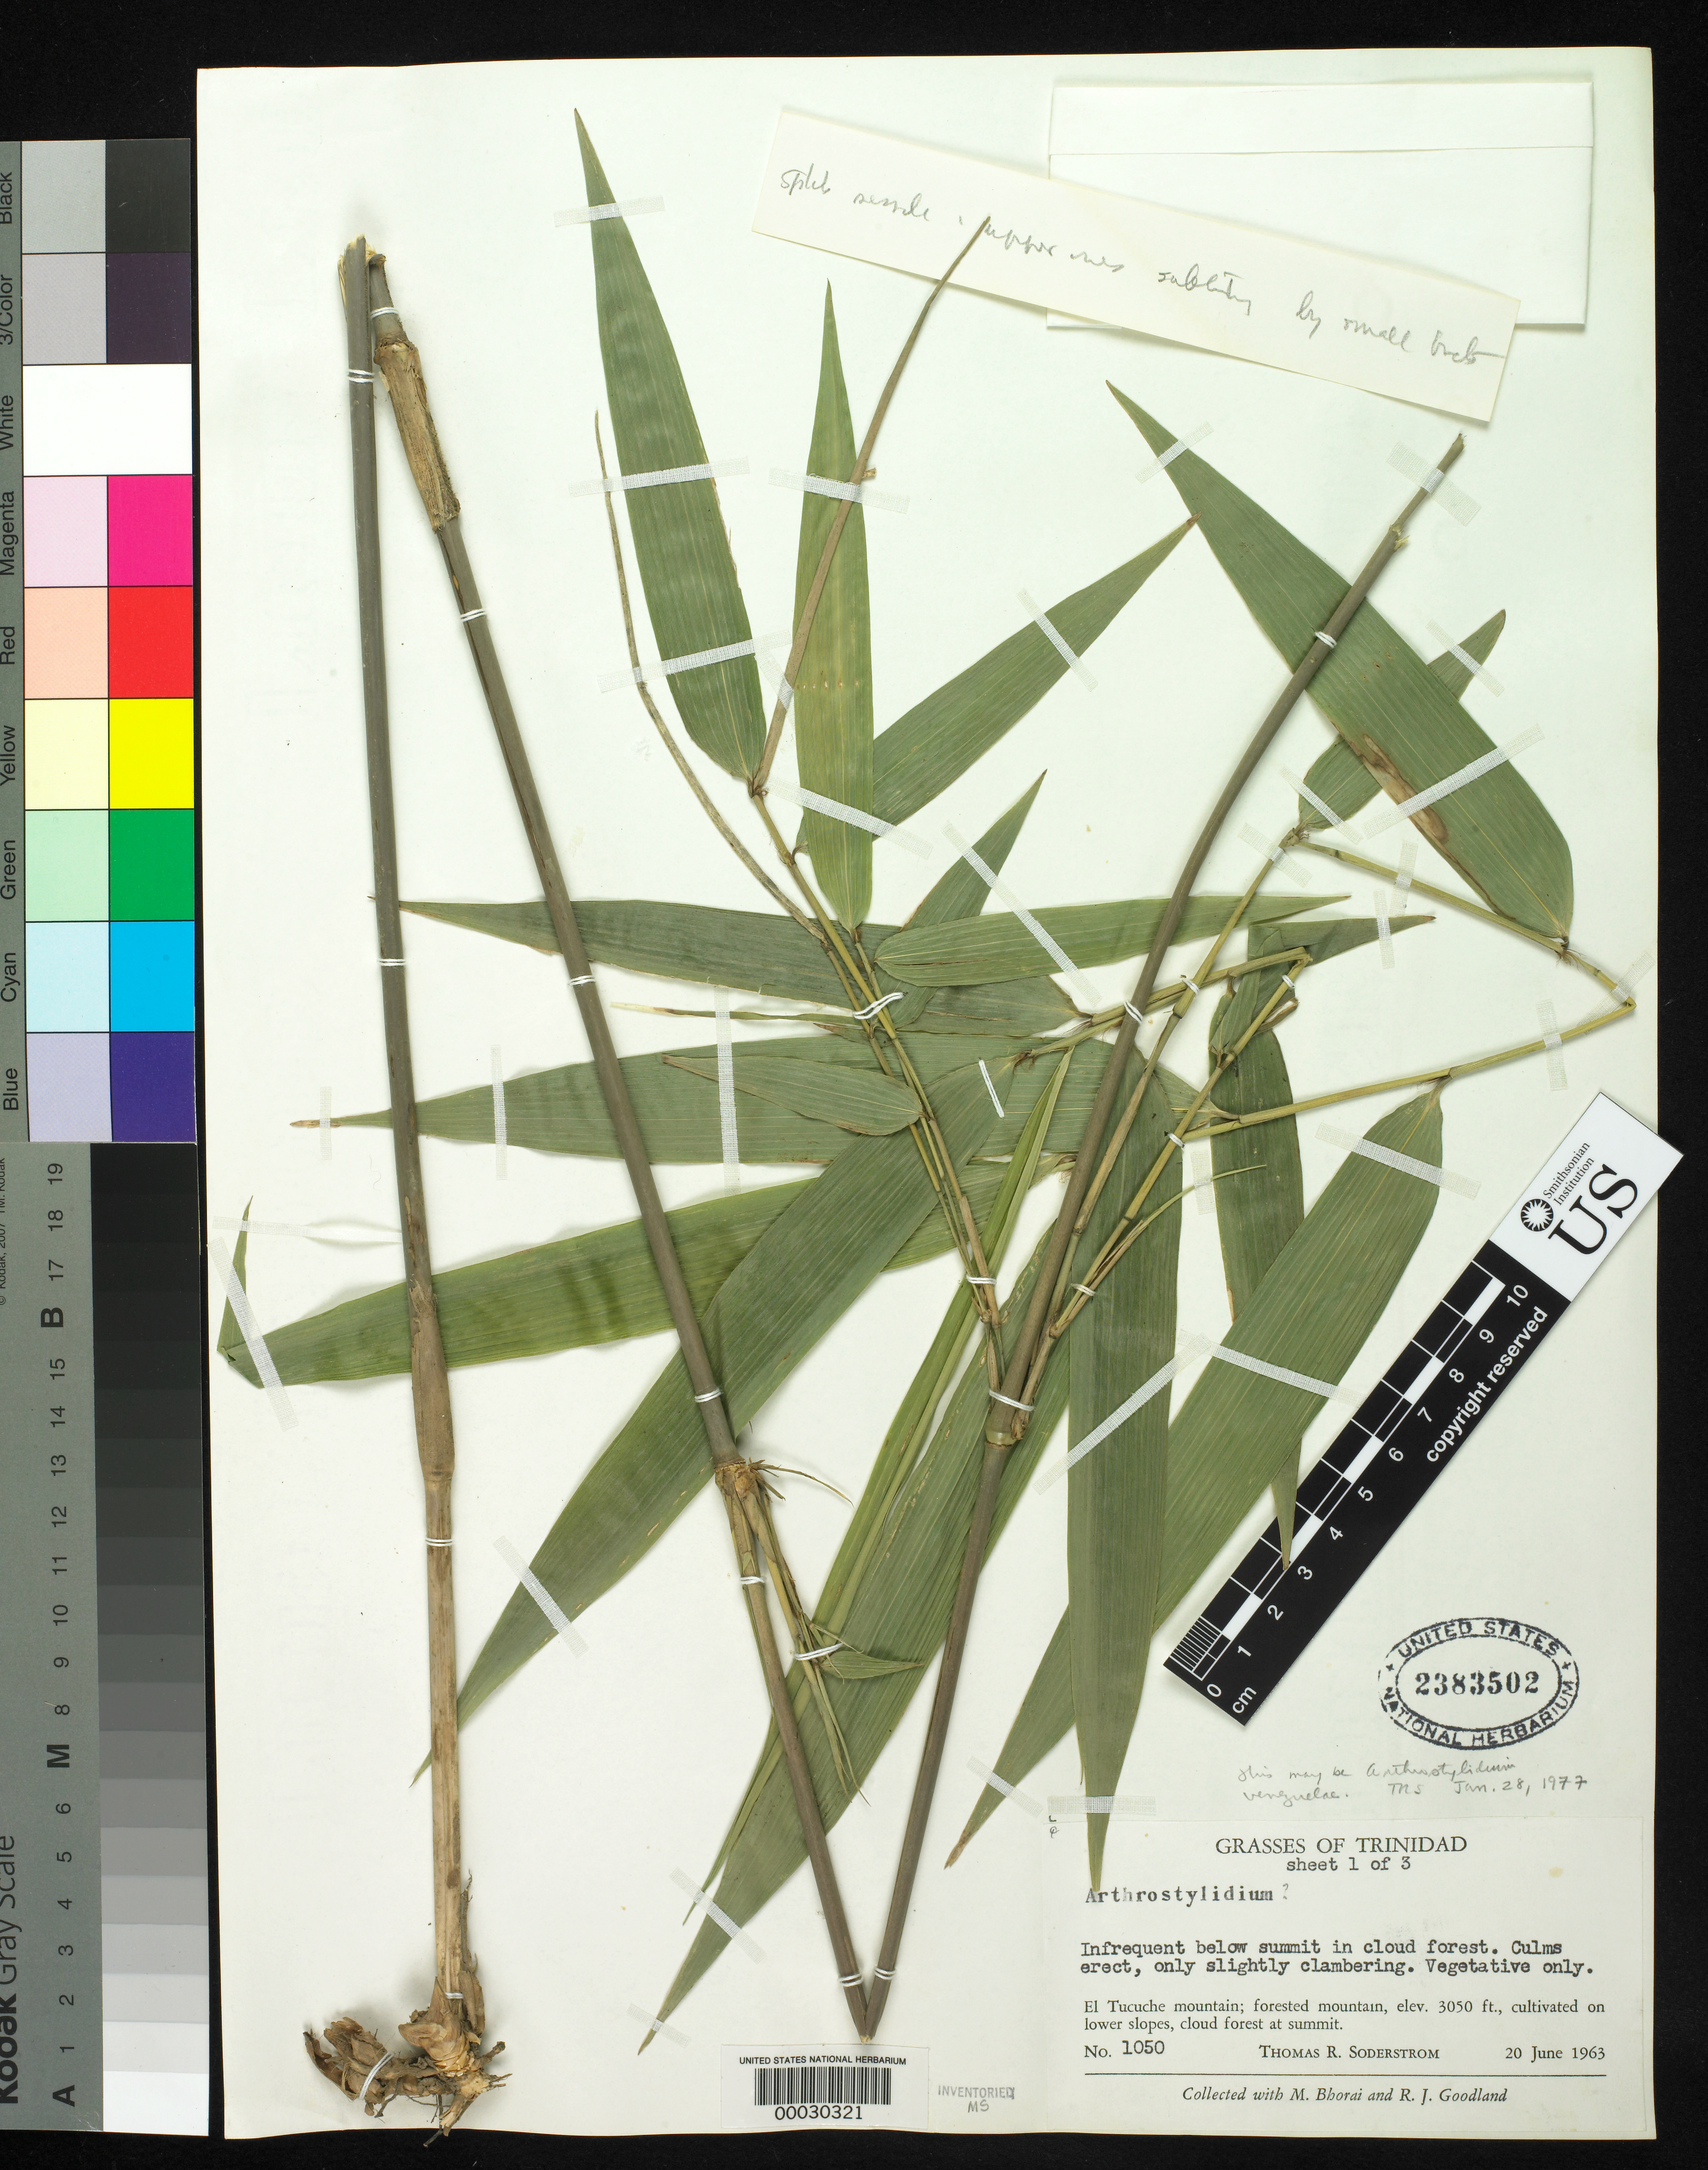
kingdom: Plantae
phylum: Tracheophyta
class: Liliopsida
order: Poales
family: Poaceae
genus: Arthrostylidium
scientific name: Arthrostylidium venezuelae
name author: (Steud.) McClure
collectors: T. R. Soderstrom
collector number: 1050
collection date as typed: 20 Jun 1963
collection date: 1963-06-20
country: Trinidad and Tobago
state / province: Saint George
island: Trinidad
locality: El Tucuche Mountain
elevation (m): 930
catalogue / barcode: US 2383502